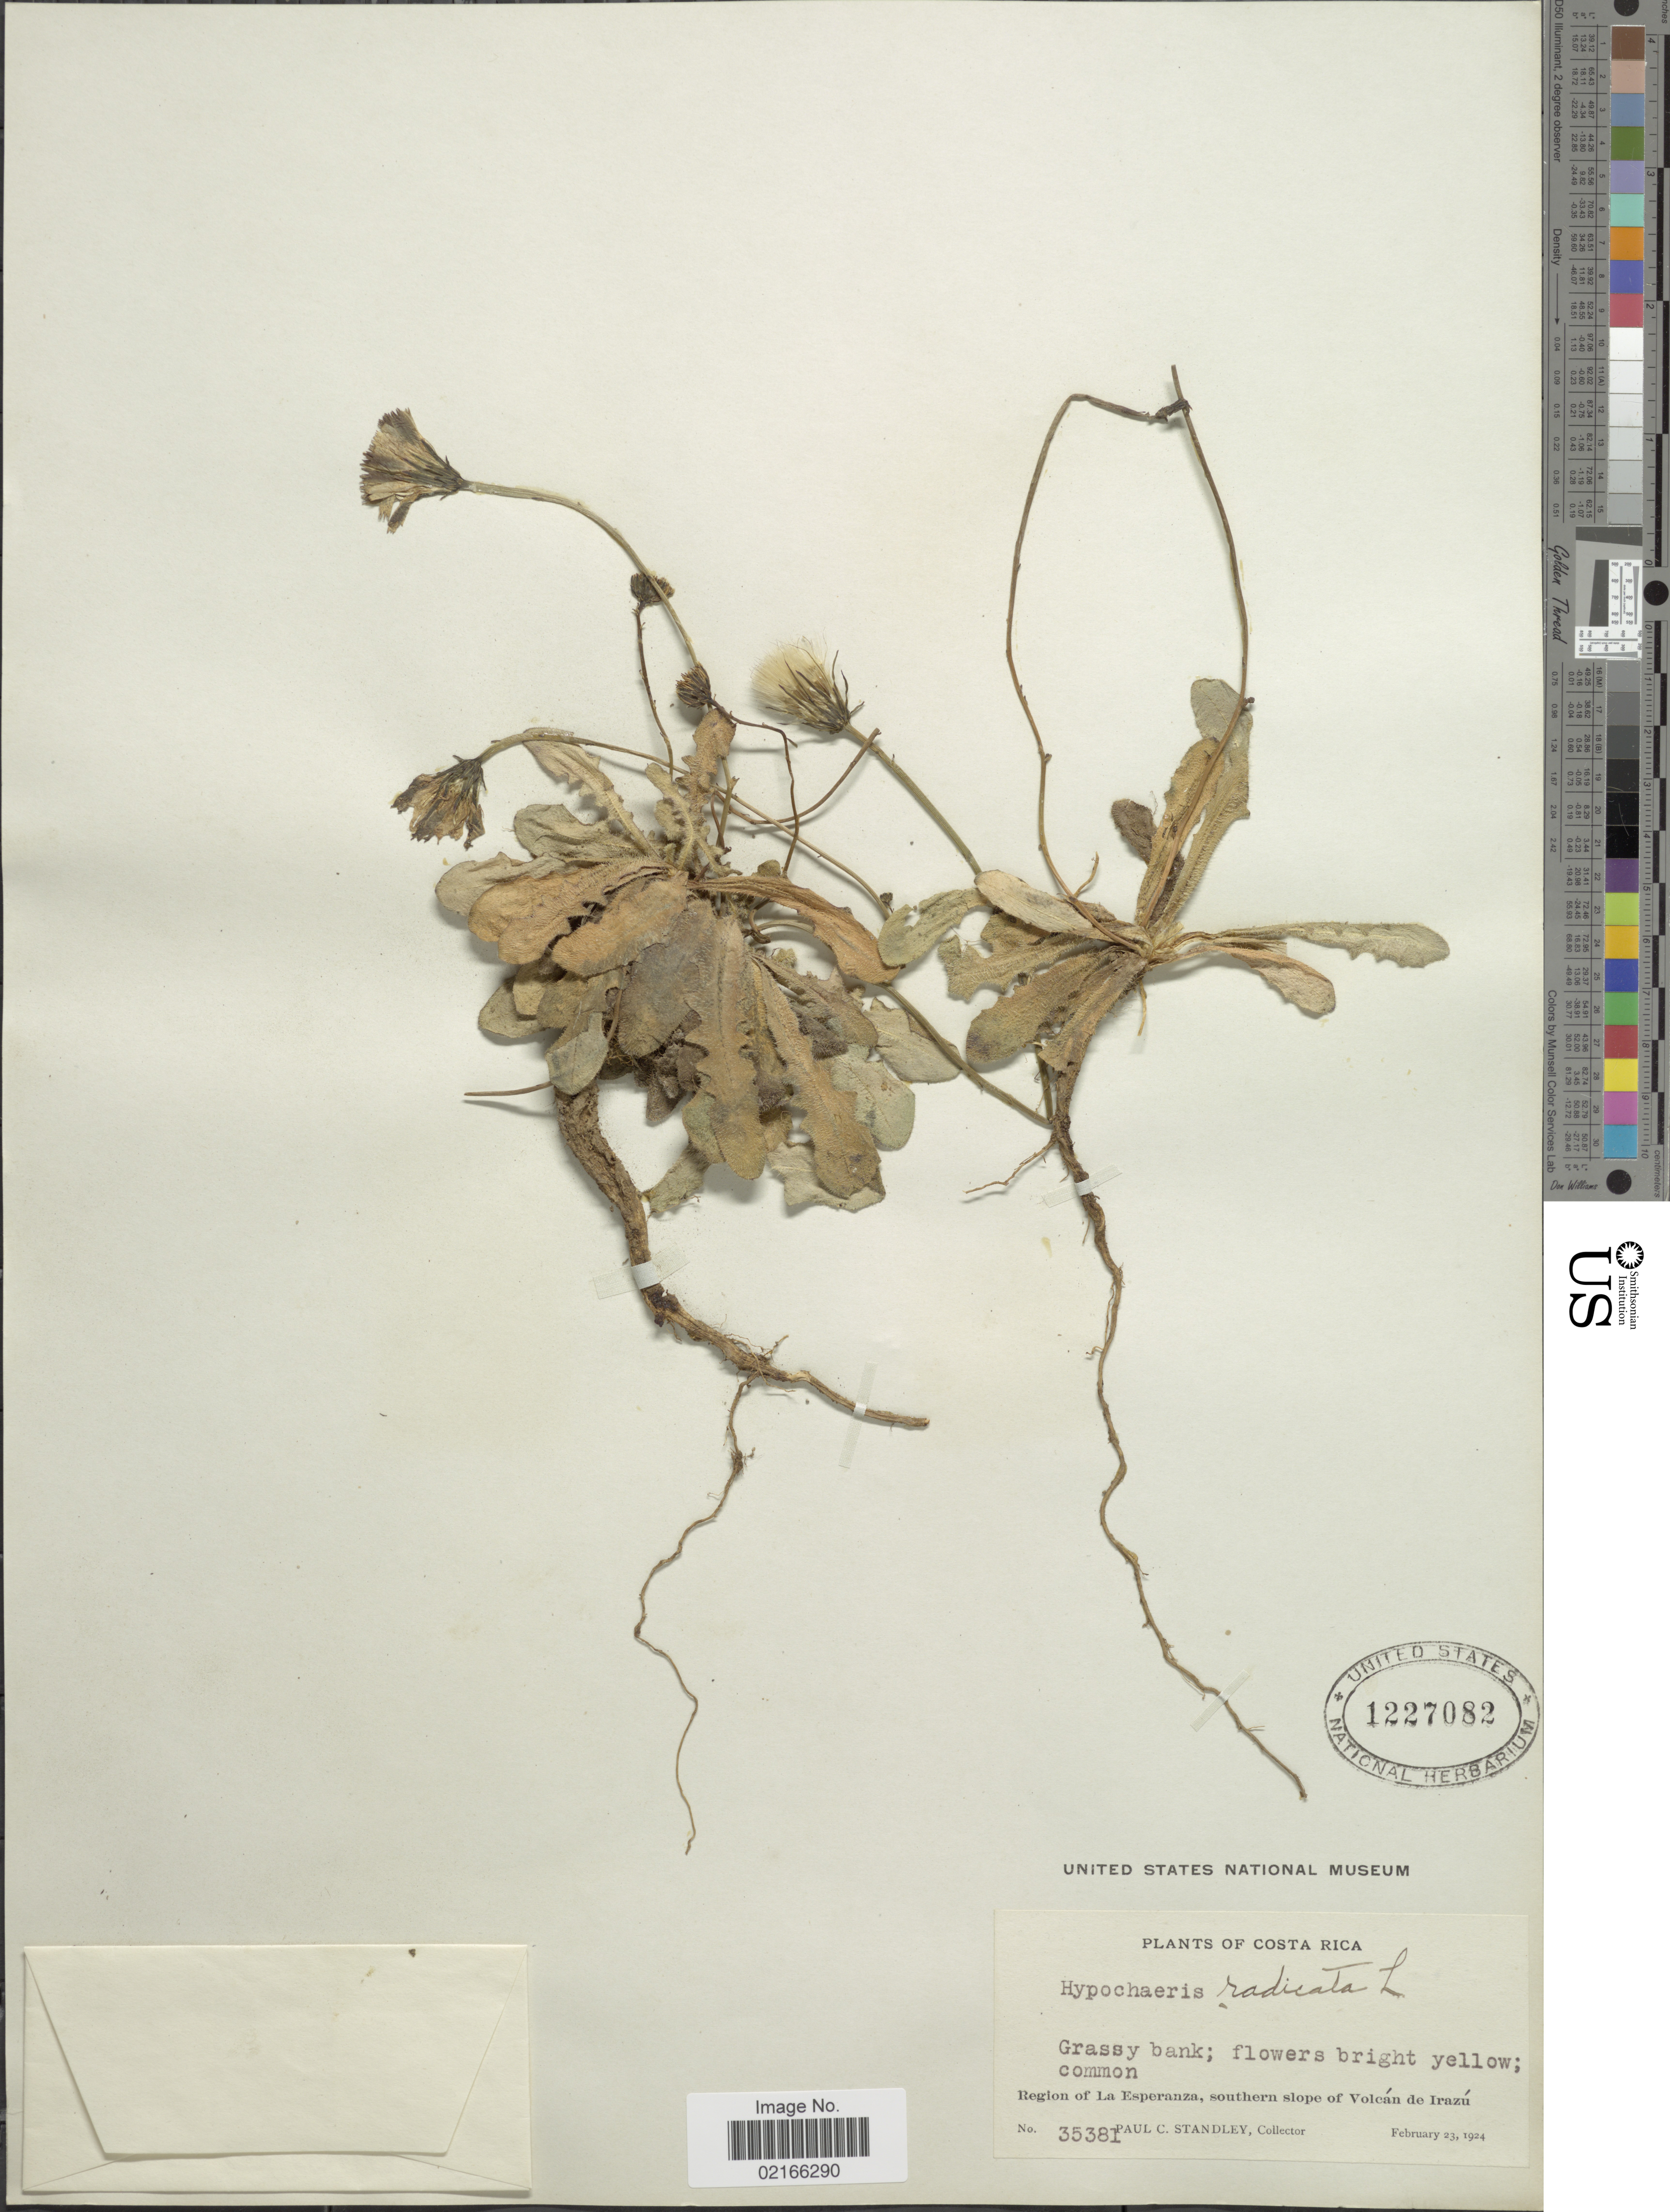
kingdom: Plantae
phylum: Tracheophyta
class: Magnoliopsida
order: Asterales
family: Asteraceae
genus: Hypochaeris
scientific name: Hypochaeris radicata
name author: L.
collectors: P. C. Standley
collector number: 35381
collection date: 1924-02-23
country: Costa Rica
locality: Region of La Esperanza, southern slope of Volcán de Irazú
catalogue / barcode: US 1227082